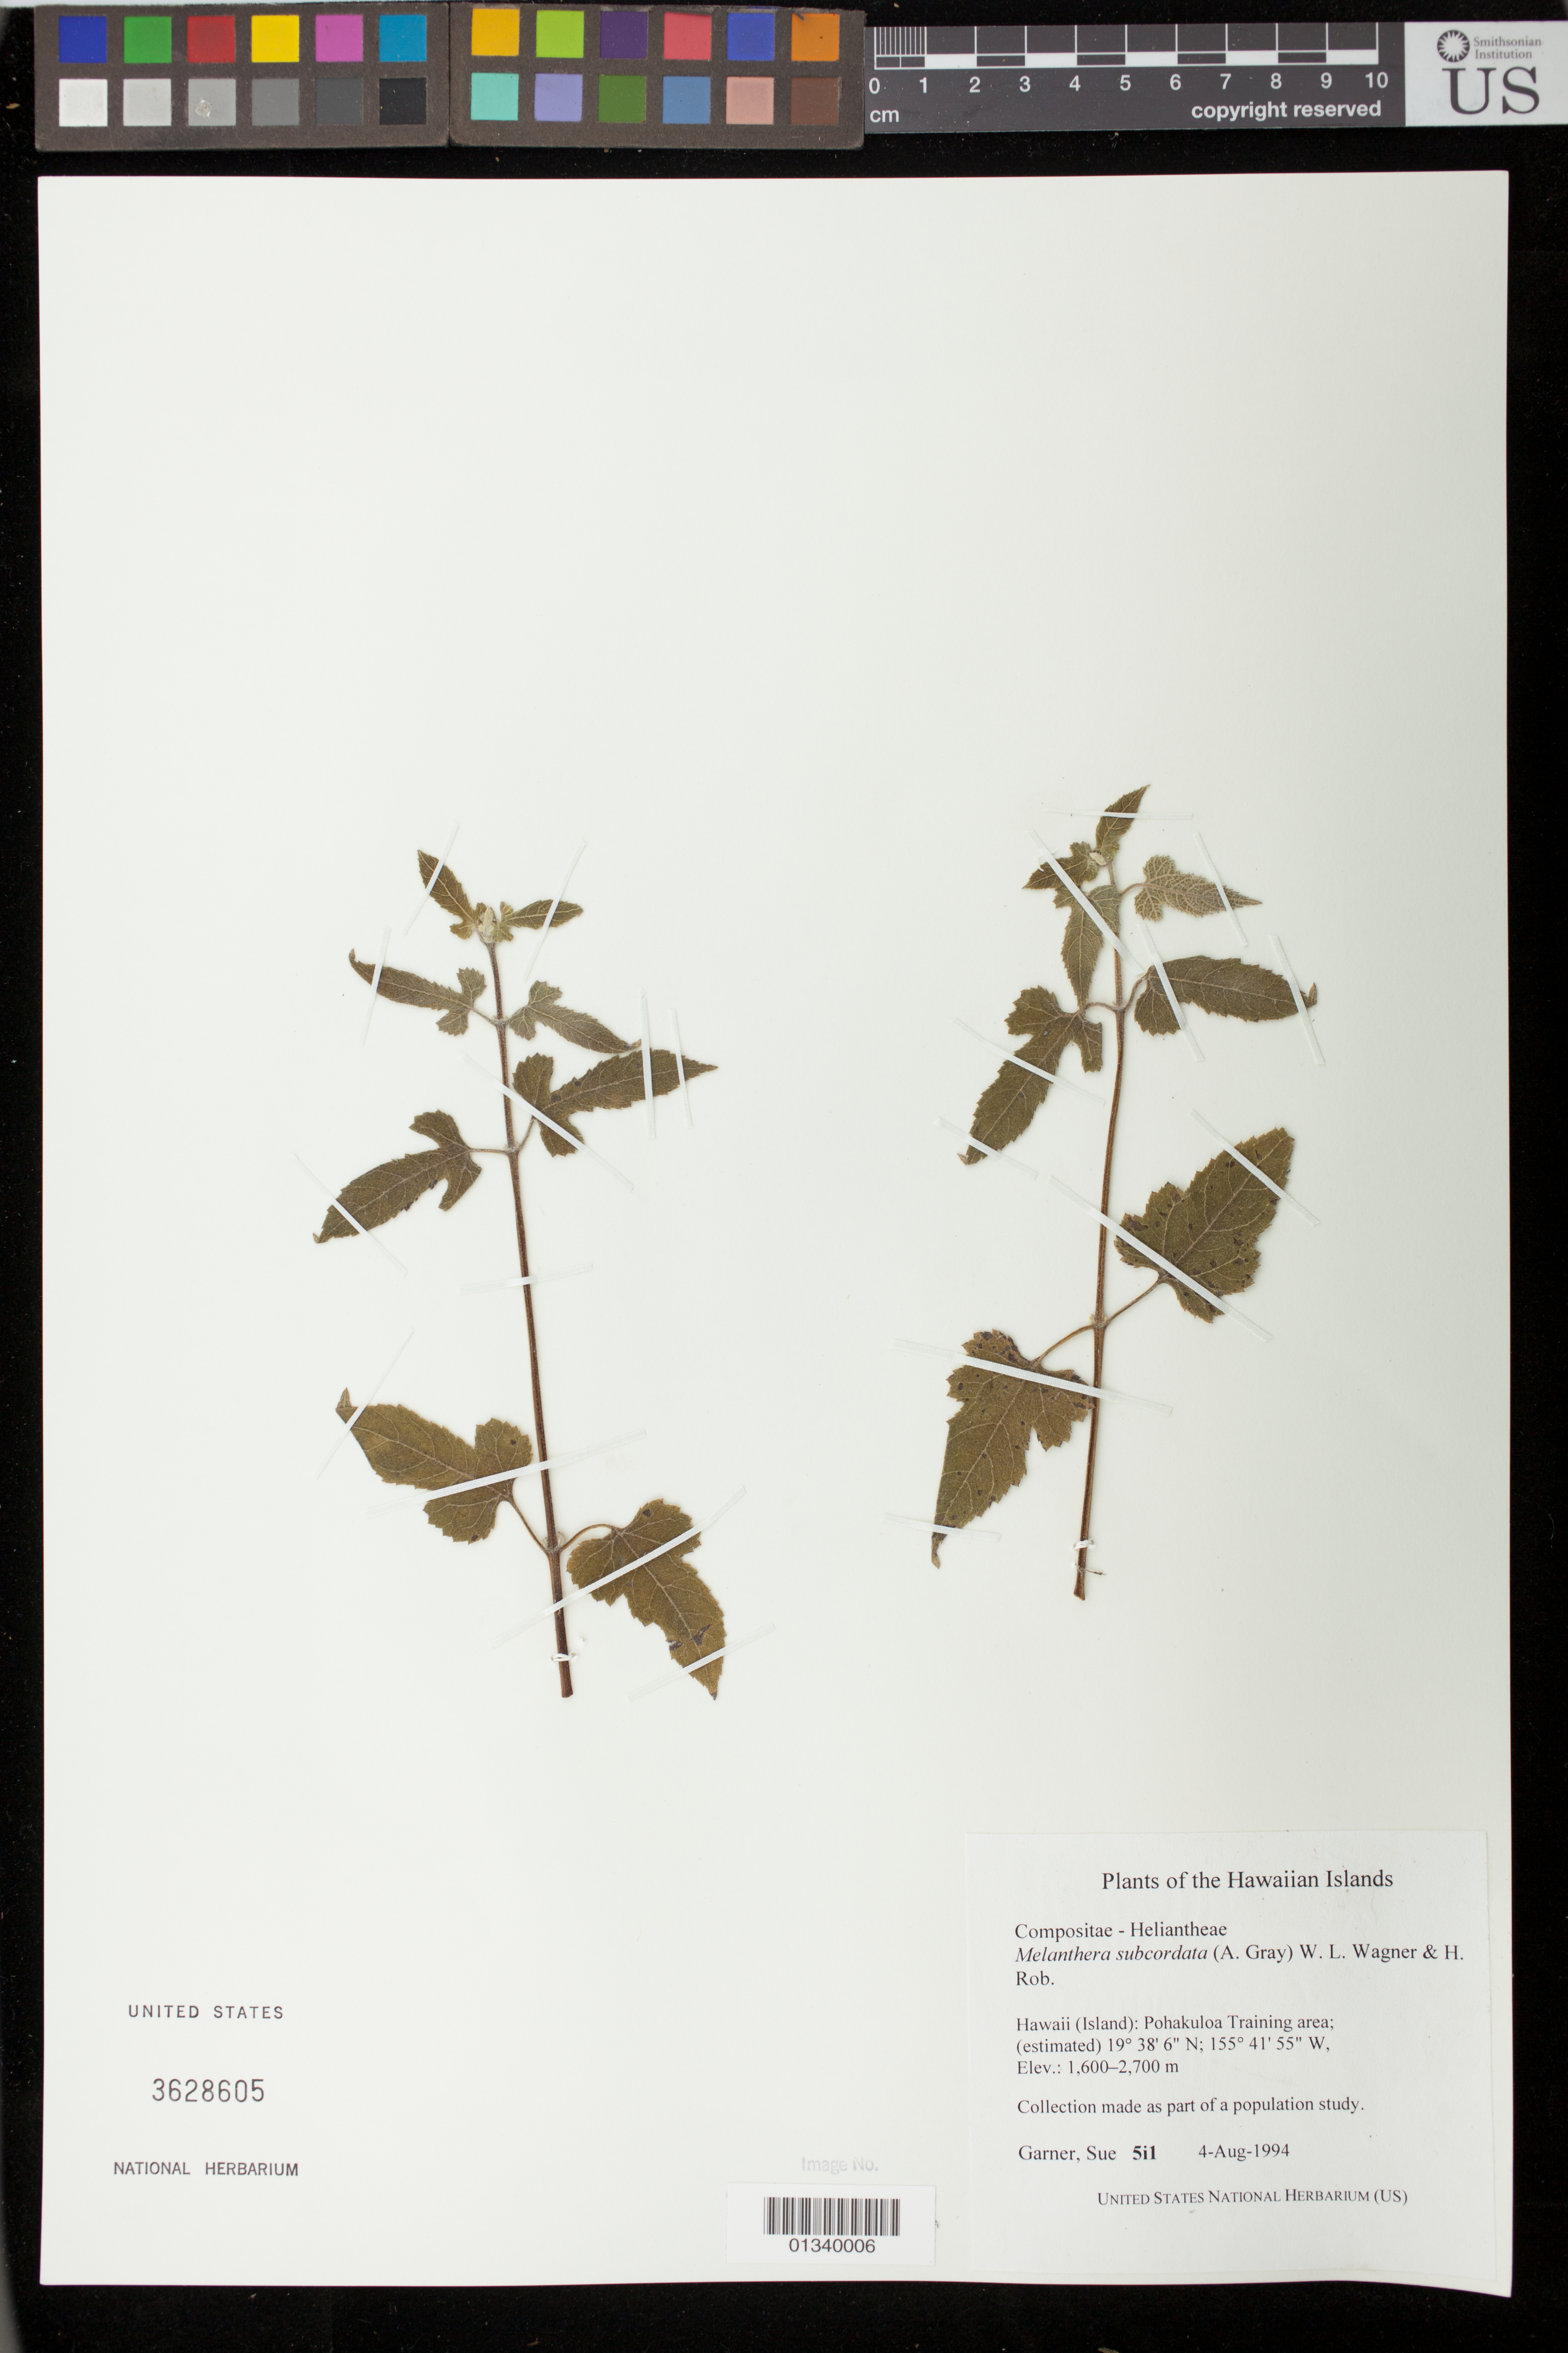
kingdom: Plantae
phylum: Tracheophyta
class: Magnoliopsida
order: Asterales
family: Asteraceae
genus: Wollastonia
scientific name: Wollastonia subcordata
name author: (A. Gray) Orchard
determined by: Wagner, W. L., (BOT), Smithsonian Institution - National Museum of Natural History (UNITED STATES)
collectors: S. Garner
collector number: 5i1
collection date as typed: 4 August 1994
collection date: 1994-08-04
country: United States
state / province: Hawaii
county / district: Hawaii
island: Hawaii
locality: Pohakuloa Training area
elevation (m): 1600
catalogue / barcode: US 3628605